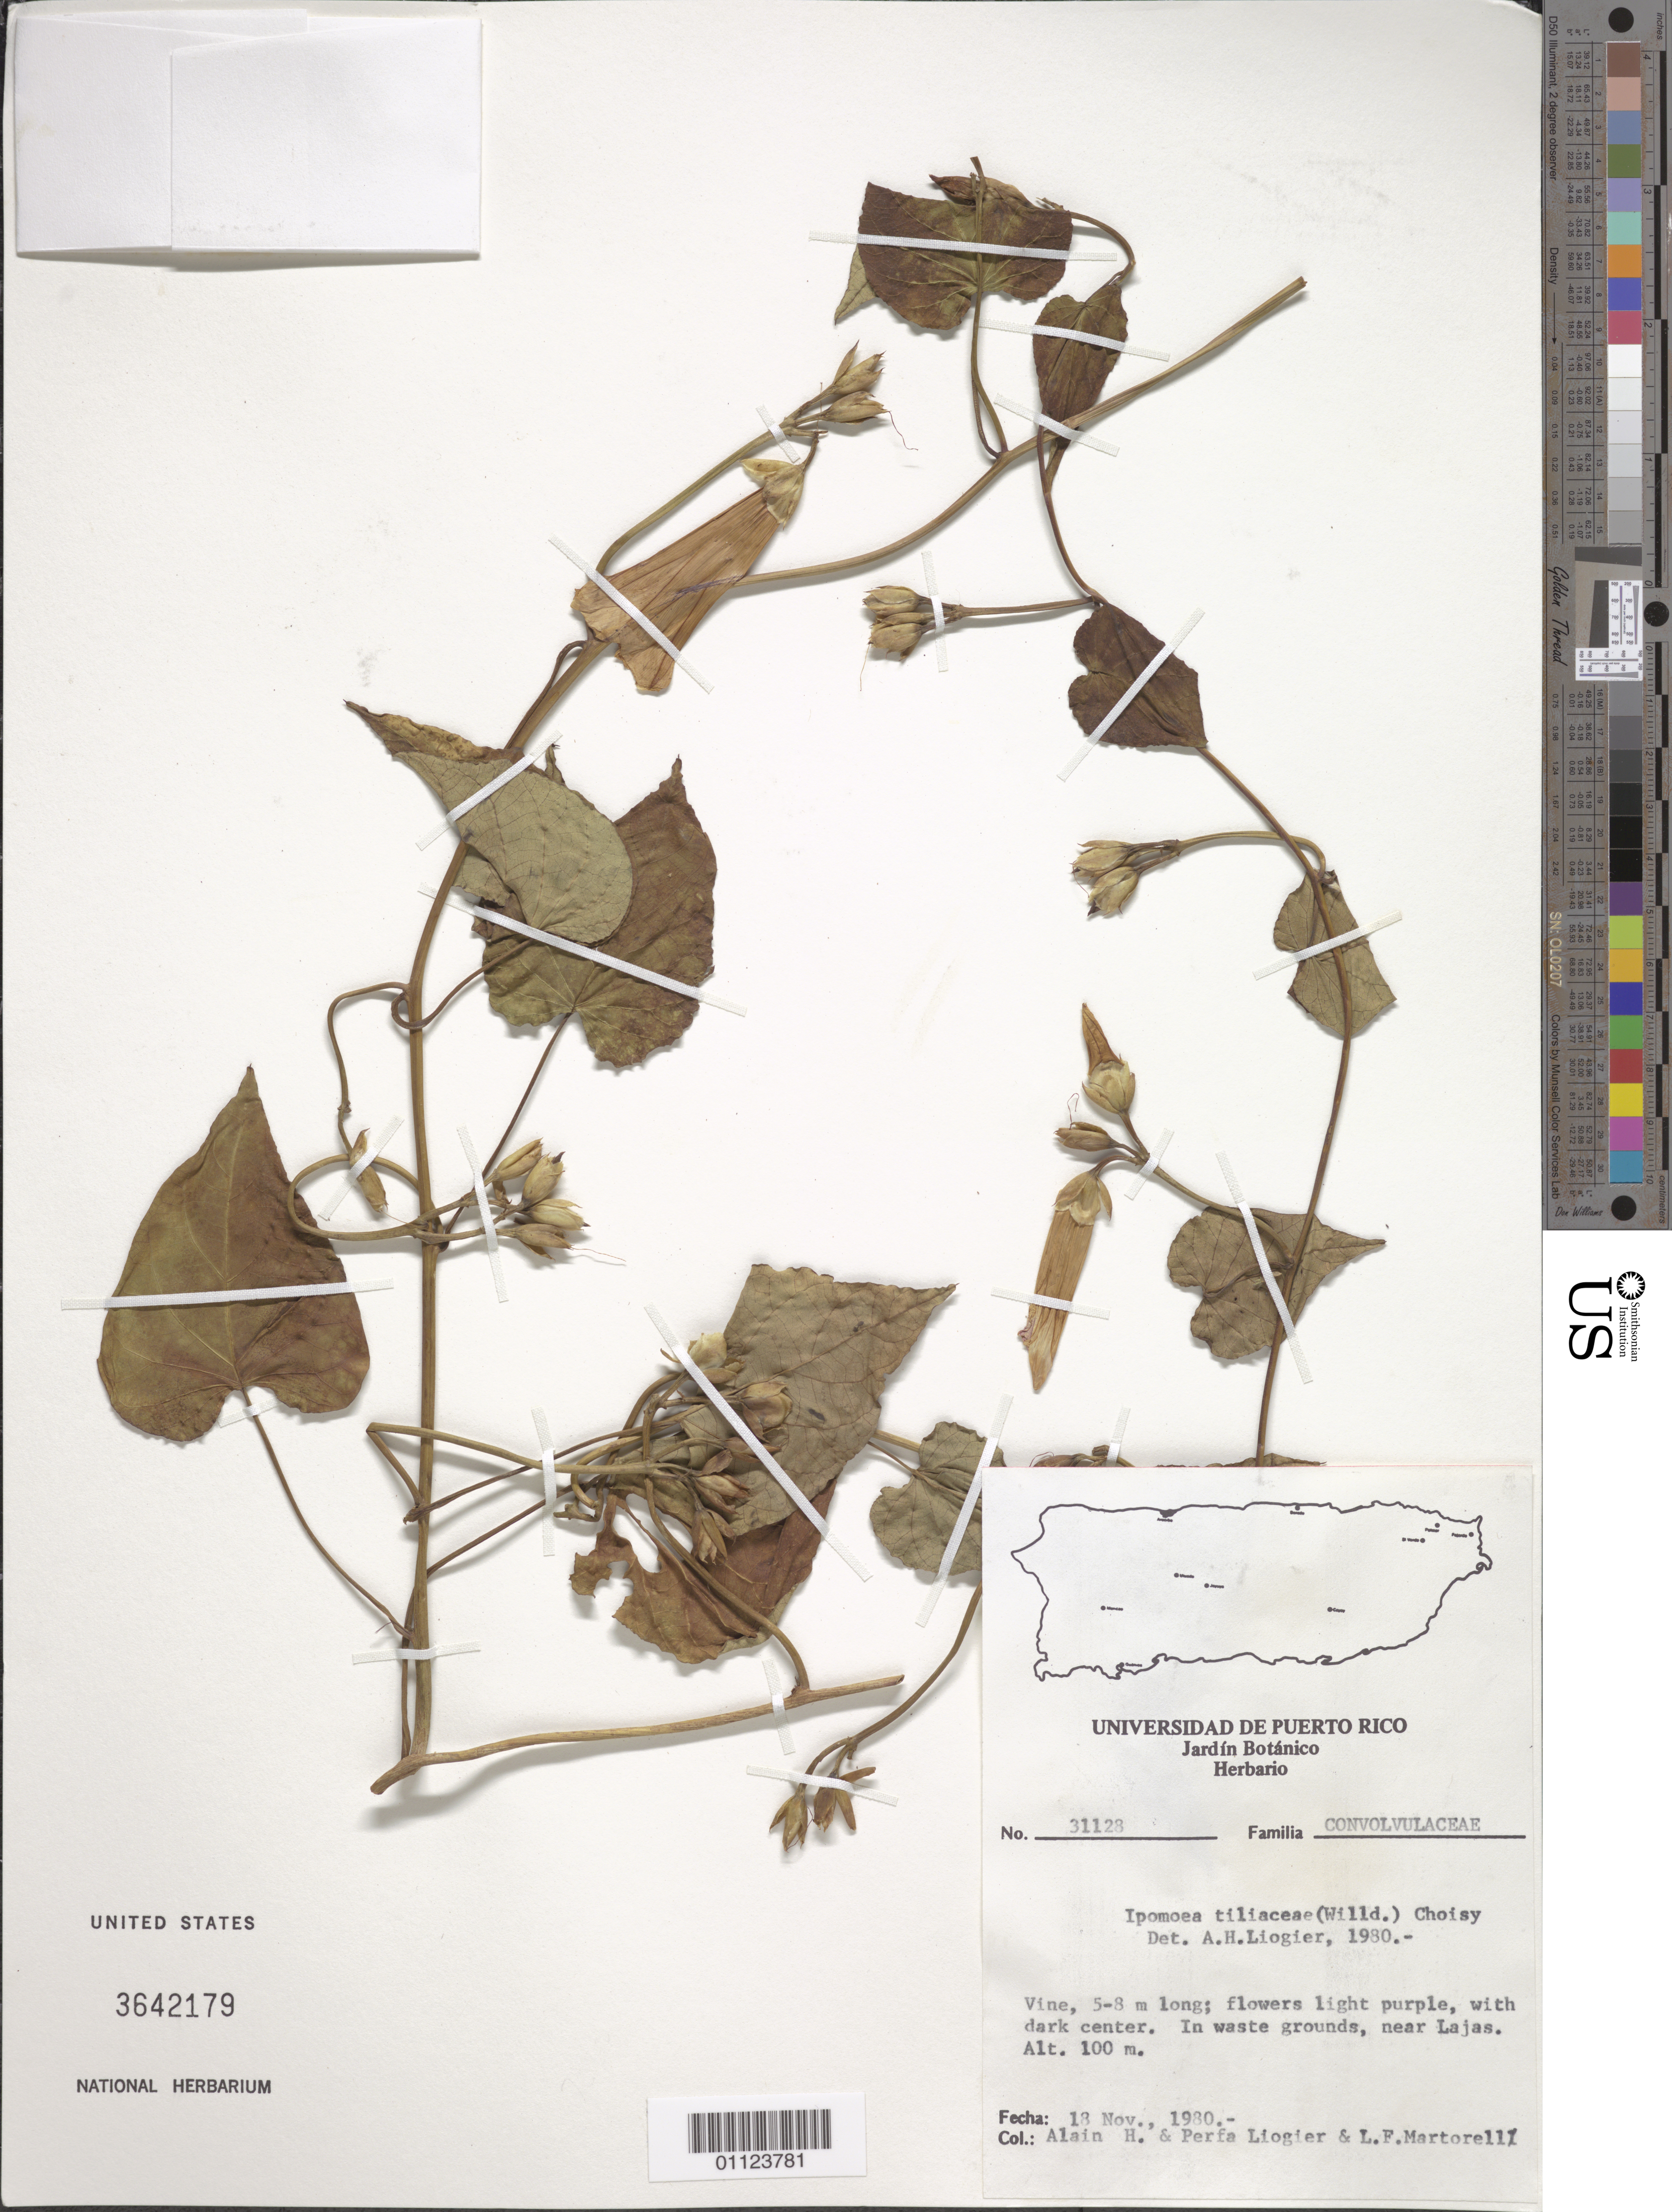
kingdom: Plantae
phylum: Tracheophyta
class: Magnoliopsida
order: Solanales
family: Convolvulaceae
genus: Ipomoea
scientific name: Ipomoea tiliacea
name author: (Willd.) Choisy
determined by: Liogier, Alain H.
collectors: A. H. Liogier, M. P. Liogier & L. Martorell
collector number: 31128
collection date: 1980-11-18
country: Puerto Rico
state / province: Lajas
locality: Lajas, near.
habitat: In waste grounds.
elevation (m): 100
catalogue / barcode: US 3642179